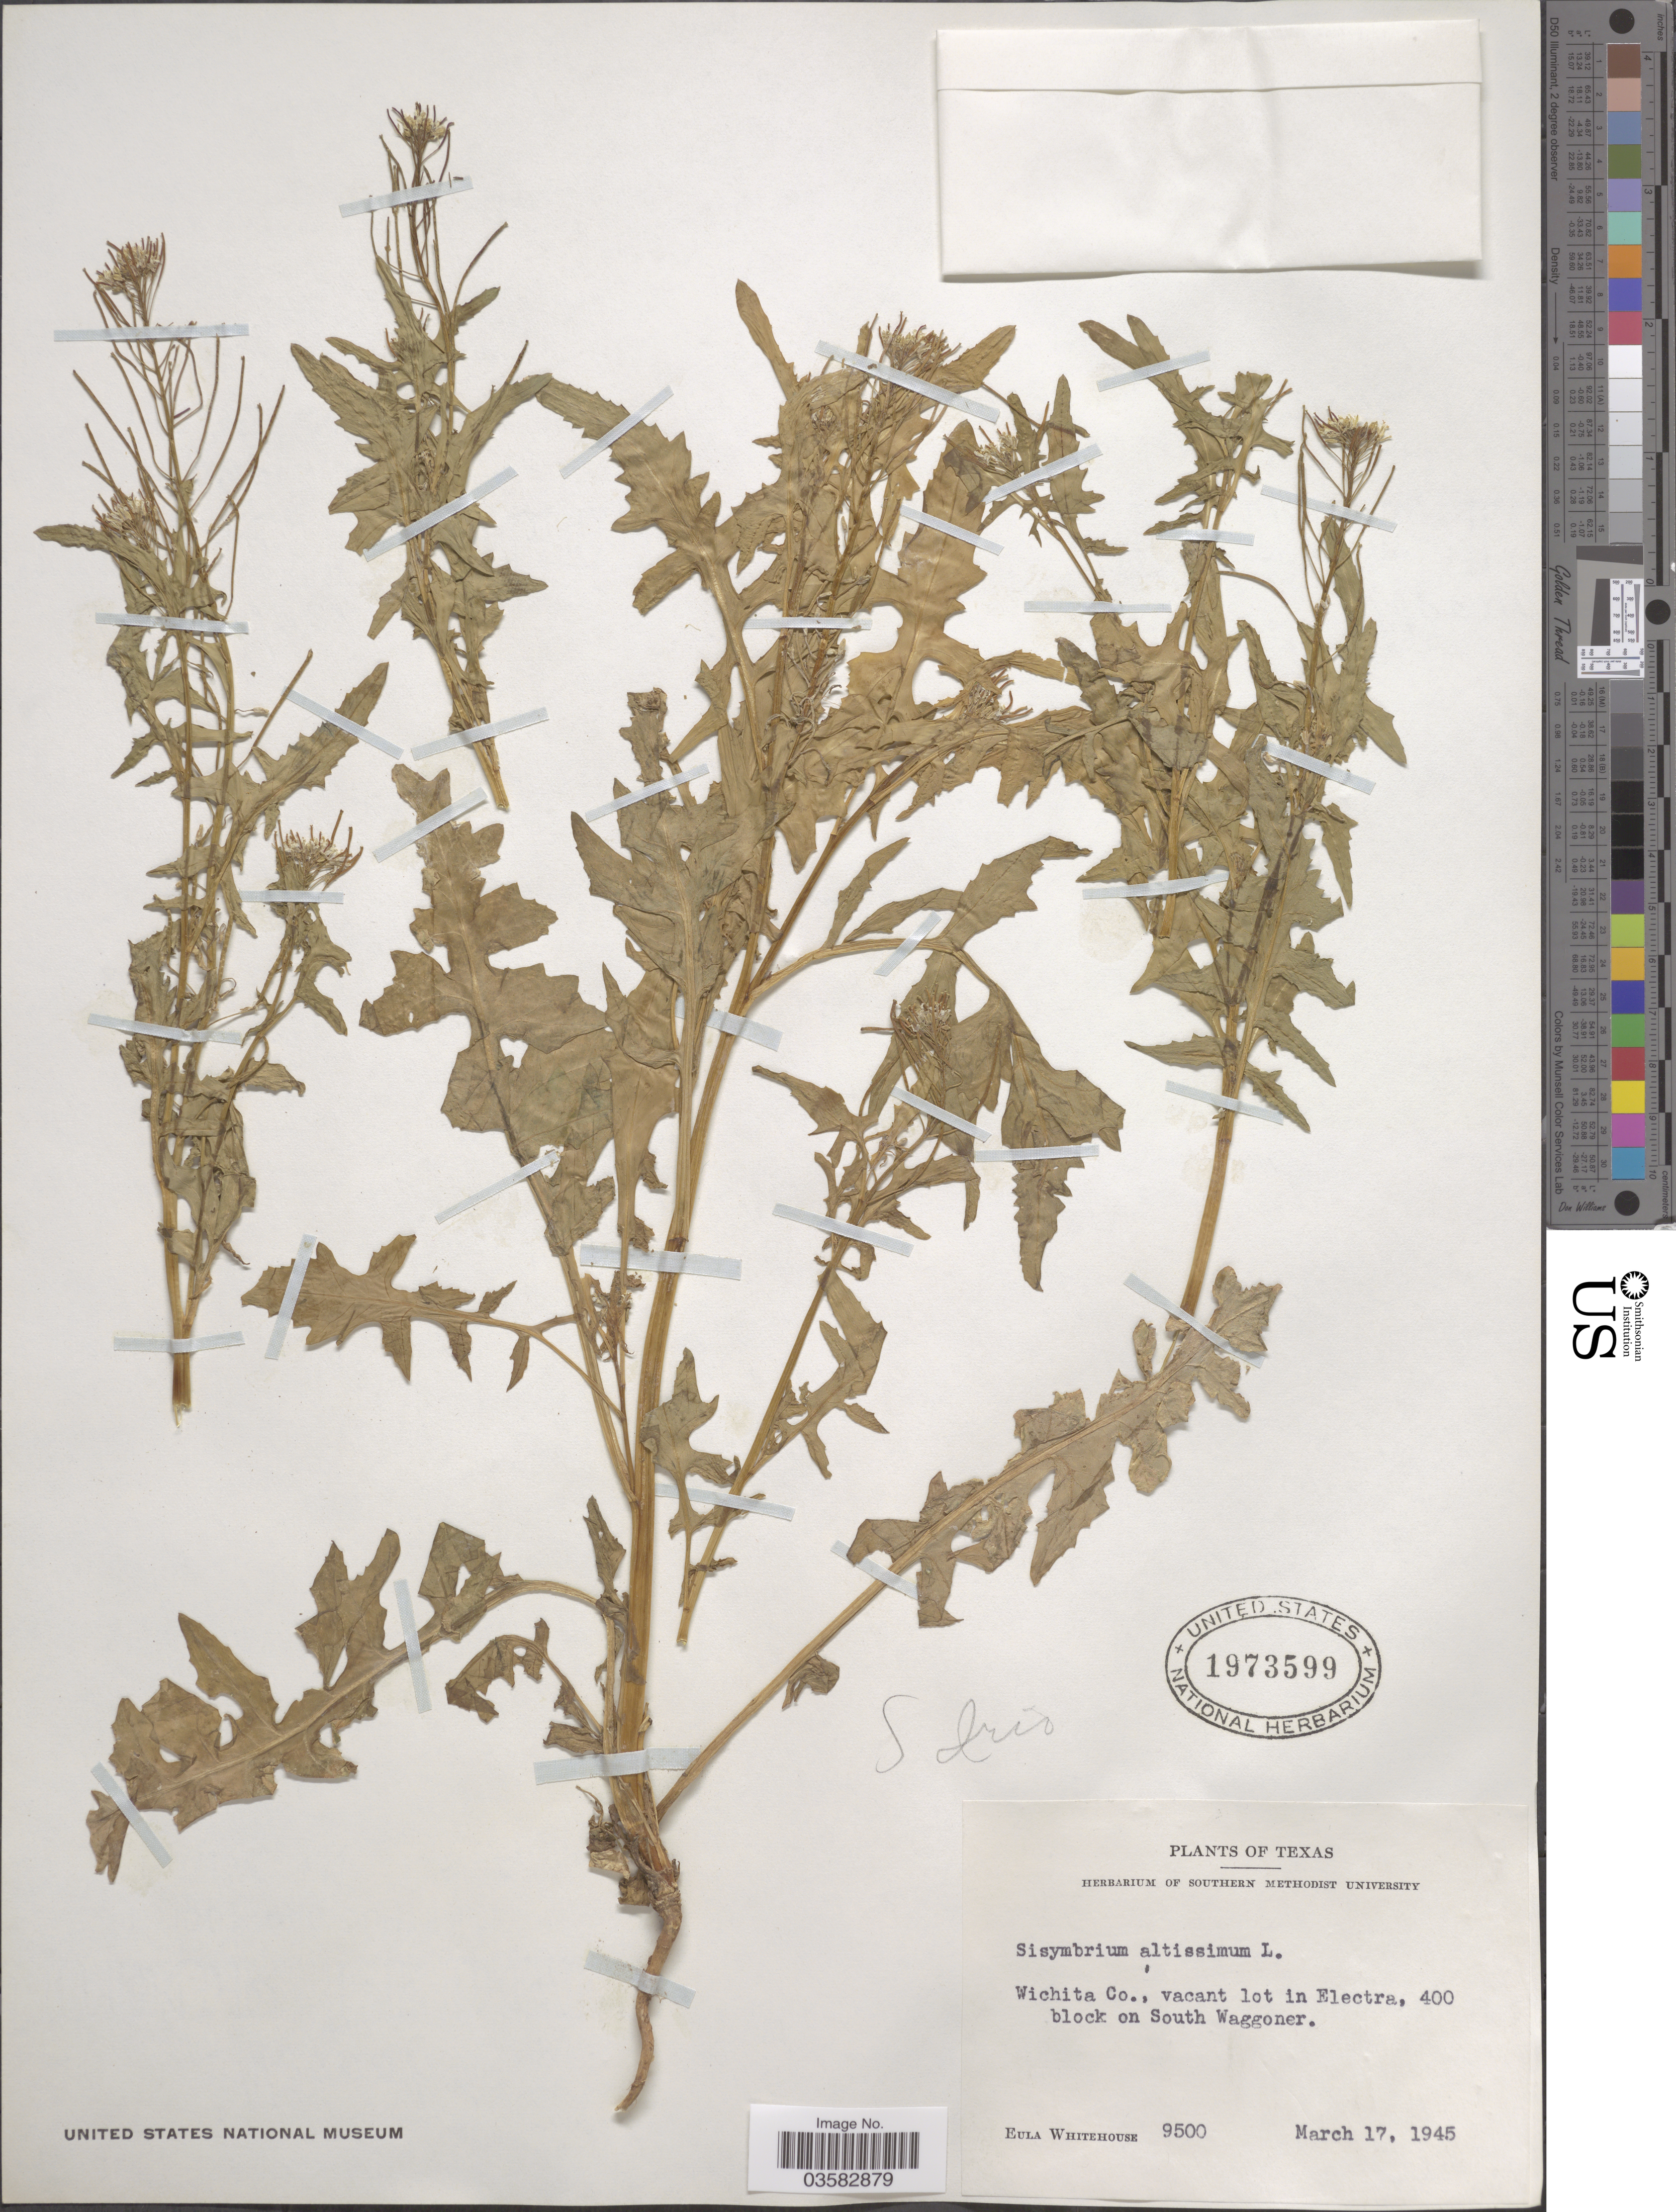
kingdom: Plantae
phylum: Tracheophyta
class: Magnoliopsida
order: Brassicales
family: Brassicaceae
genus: Sisymbrium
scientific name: Sisymbrium altissimum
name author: L.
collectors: E. Whitehouse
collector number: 9500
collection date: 1945-03-17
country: United States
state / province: Texas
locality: Wichita Co., vacant lot in Electra, 400 block on South Waggoner.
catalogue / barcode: US 1973599